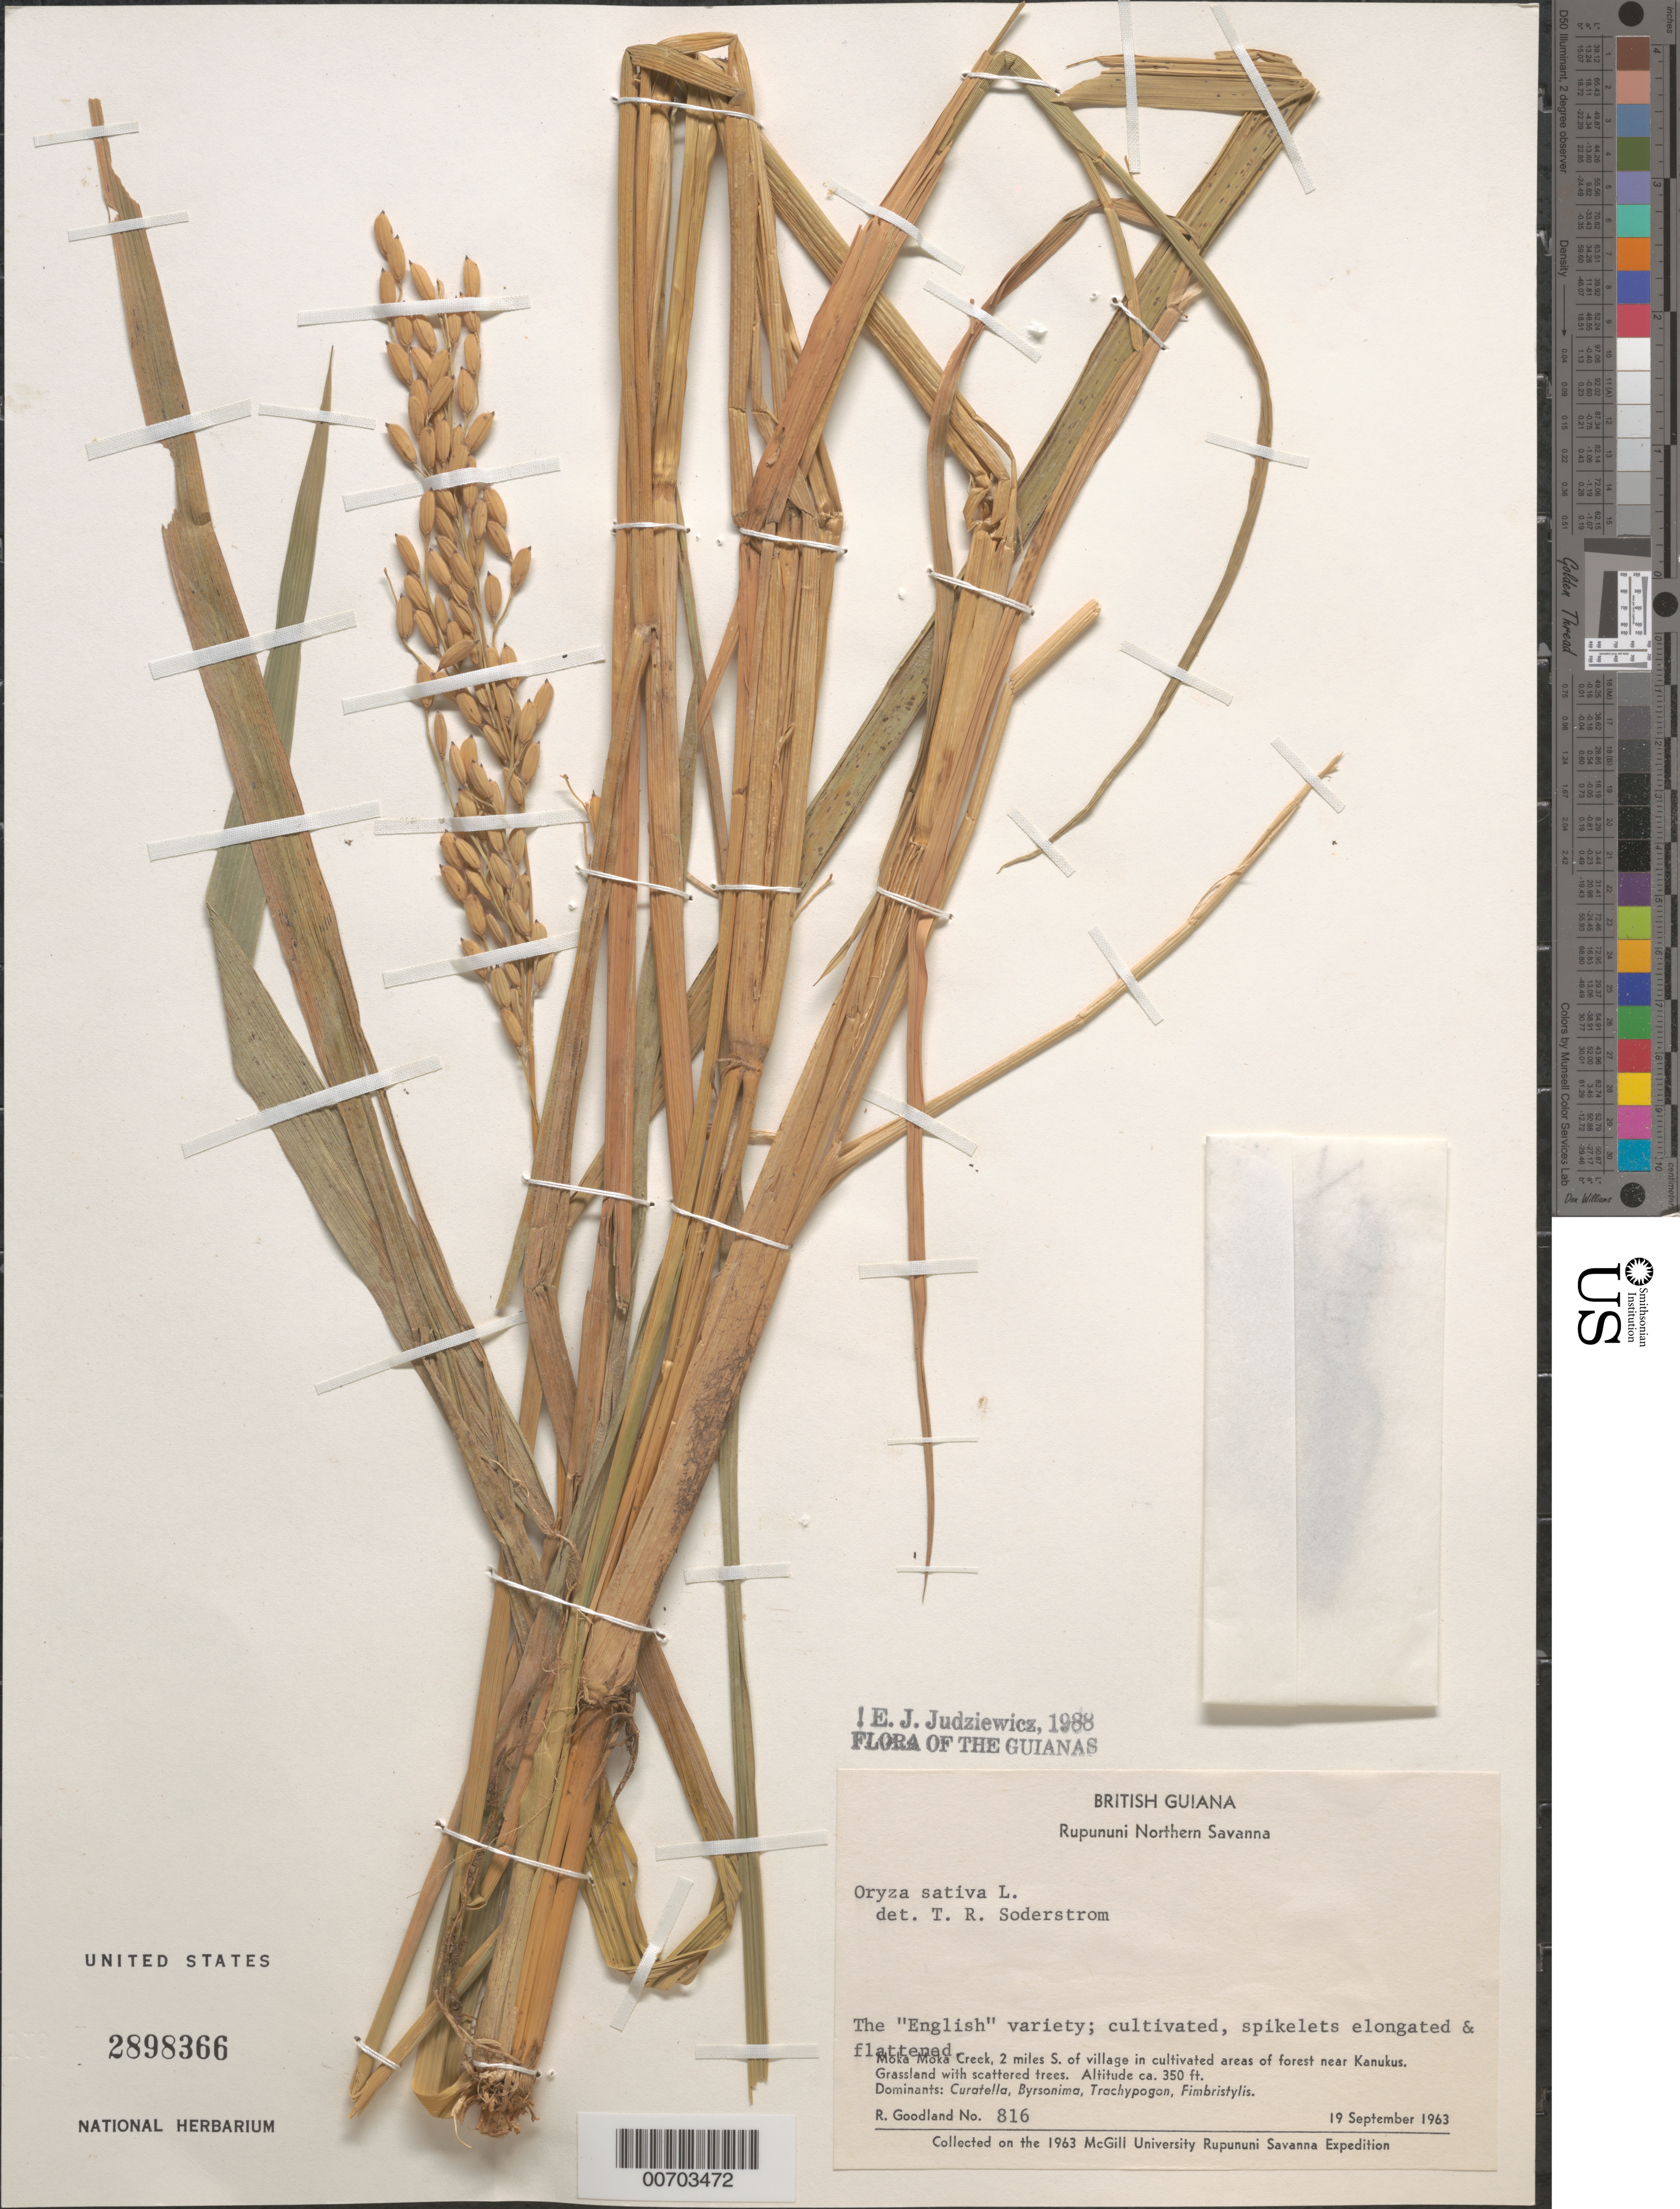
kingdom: Plantae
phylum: Tracheophyta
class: Liliopsida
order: Poales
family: Poaceae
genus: Oryza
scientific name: Oryza sativa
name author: L.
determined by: Soderstrom, T. R.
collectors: R. Goodland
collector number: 816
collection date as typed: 19-Sep-63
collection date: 1963-09-19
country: Guyana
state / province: U. Takutu-U. Essequibo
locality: Rupununi Northern Savanna, Moka Moka Creek, 2 mi. S of village, near Kanukus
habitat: Grassland with scattered trees. Dominants: Curatella, Byrsonima, Trachypogon, Fimbristylis; in cultivated areas of forest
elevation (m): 107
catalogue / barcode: US 2898366